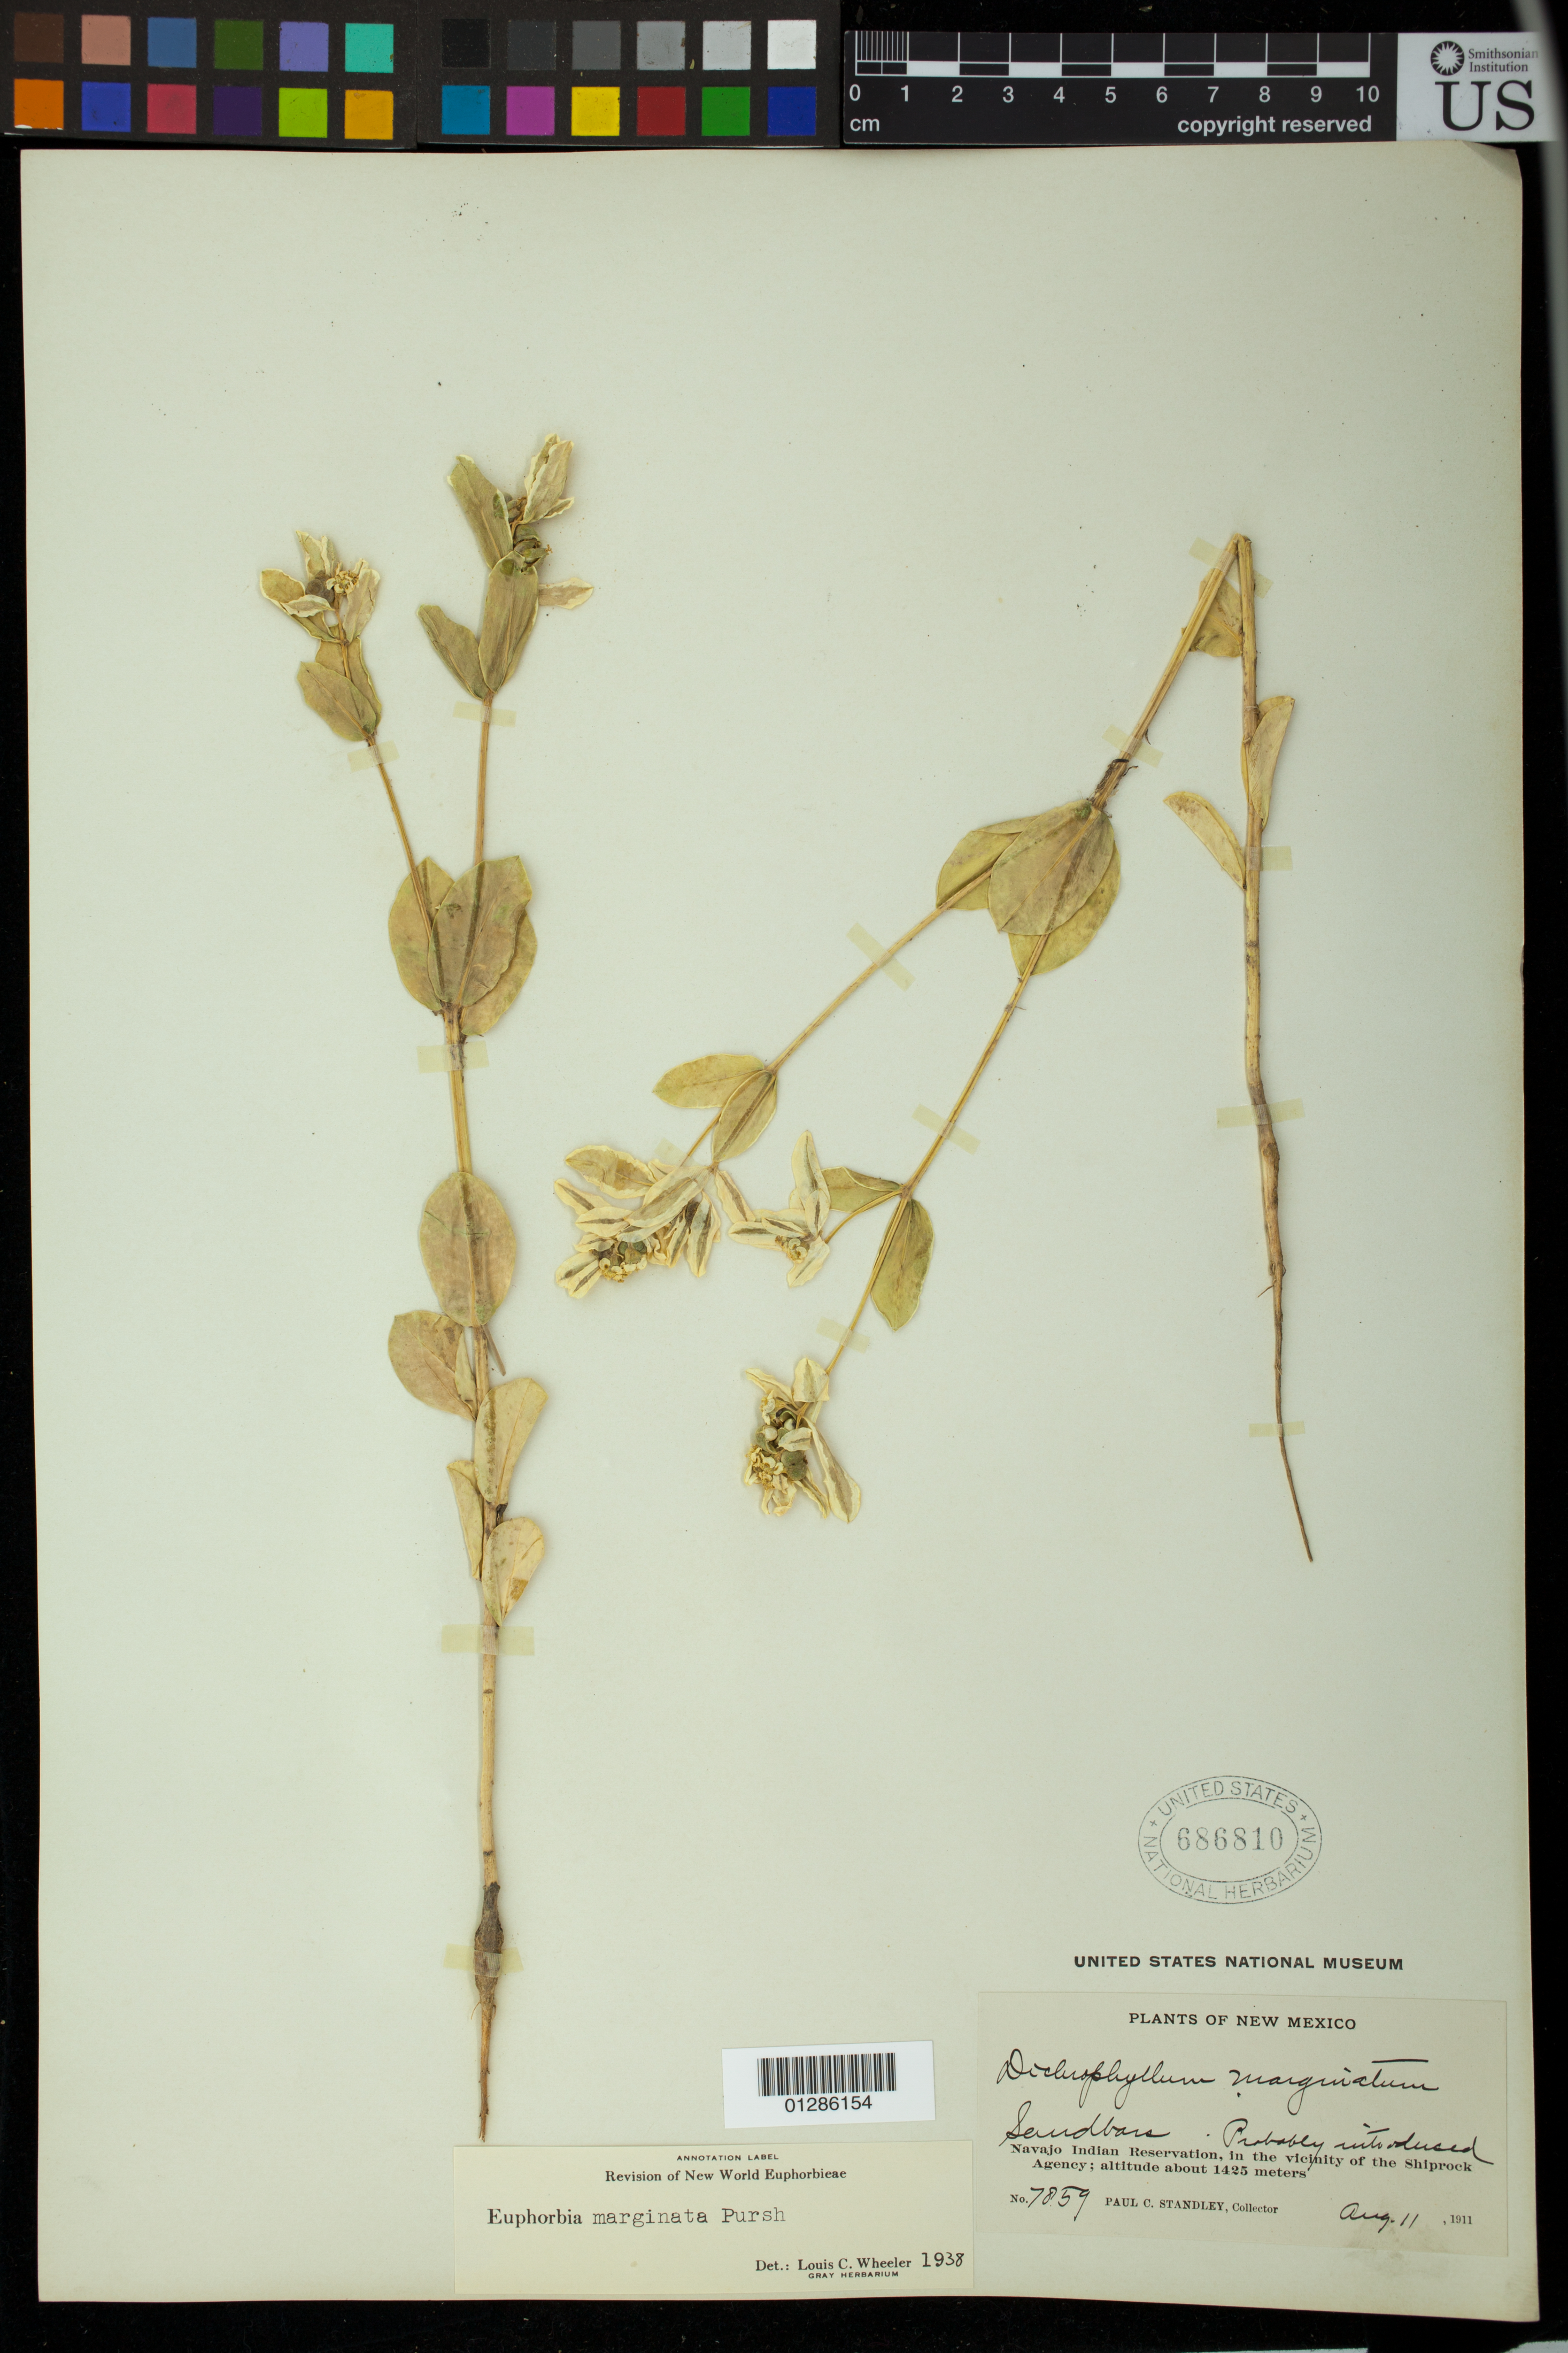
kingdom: Plantae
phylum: Tracheophyta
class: Magnoliopsida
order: Malpighiales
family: Euphorbiaceae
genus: Euphorbia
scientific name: Euphorbia marginata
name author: Pursh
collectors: P. C. Standley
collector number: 7859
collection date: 1911-08-11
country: United States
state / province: New Mexico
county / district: San Juan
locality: Sandbars. Navajo Indian Reservation, in the vicinity of the Shiprock Agency.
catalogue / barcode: US 686810